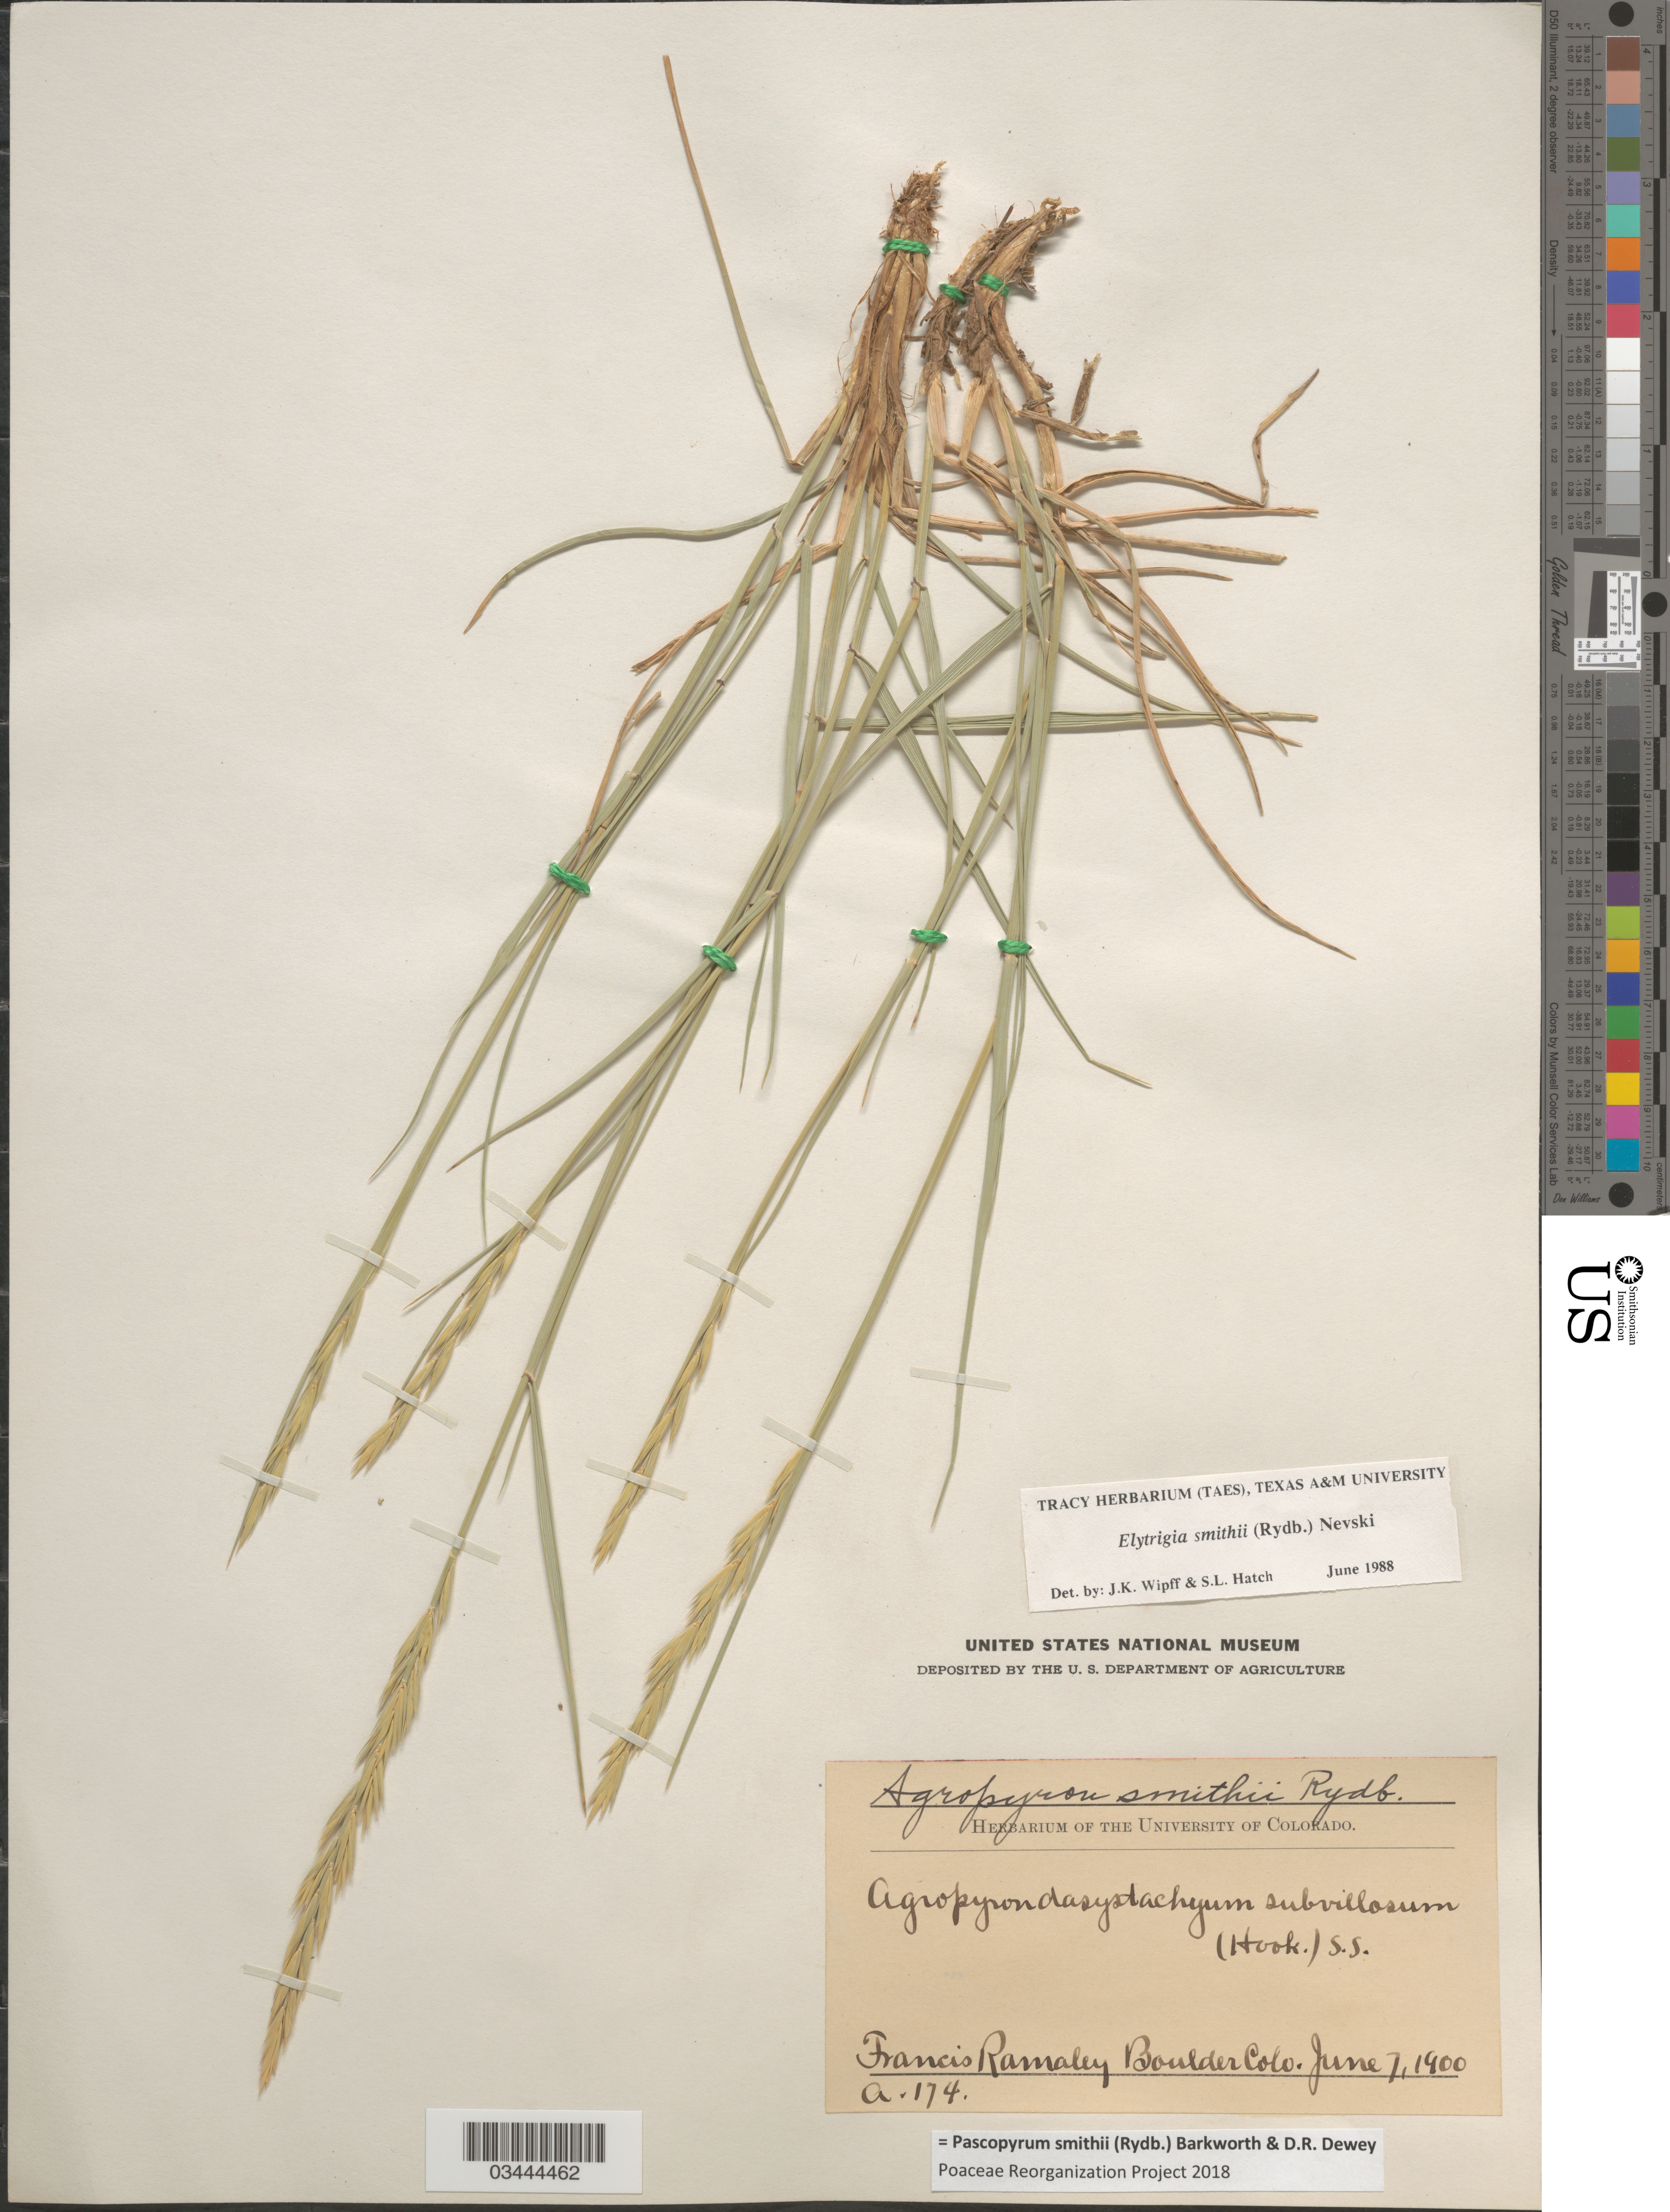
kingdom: Plantae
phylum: Tracheophyta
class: Liliopsida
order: Poales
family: Poaceae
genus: Pascopyrum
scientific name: Pascopyrum smithii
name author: (Rydb.) Barkworth & Dewey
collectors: F. Ramaley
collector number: A174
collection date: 1900-06-07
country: United States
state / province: Colorado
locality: Boulder.